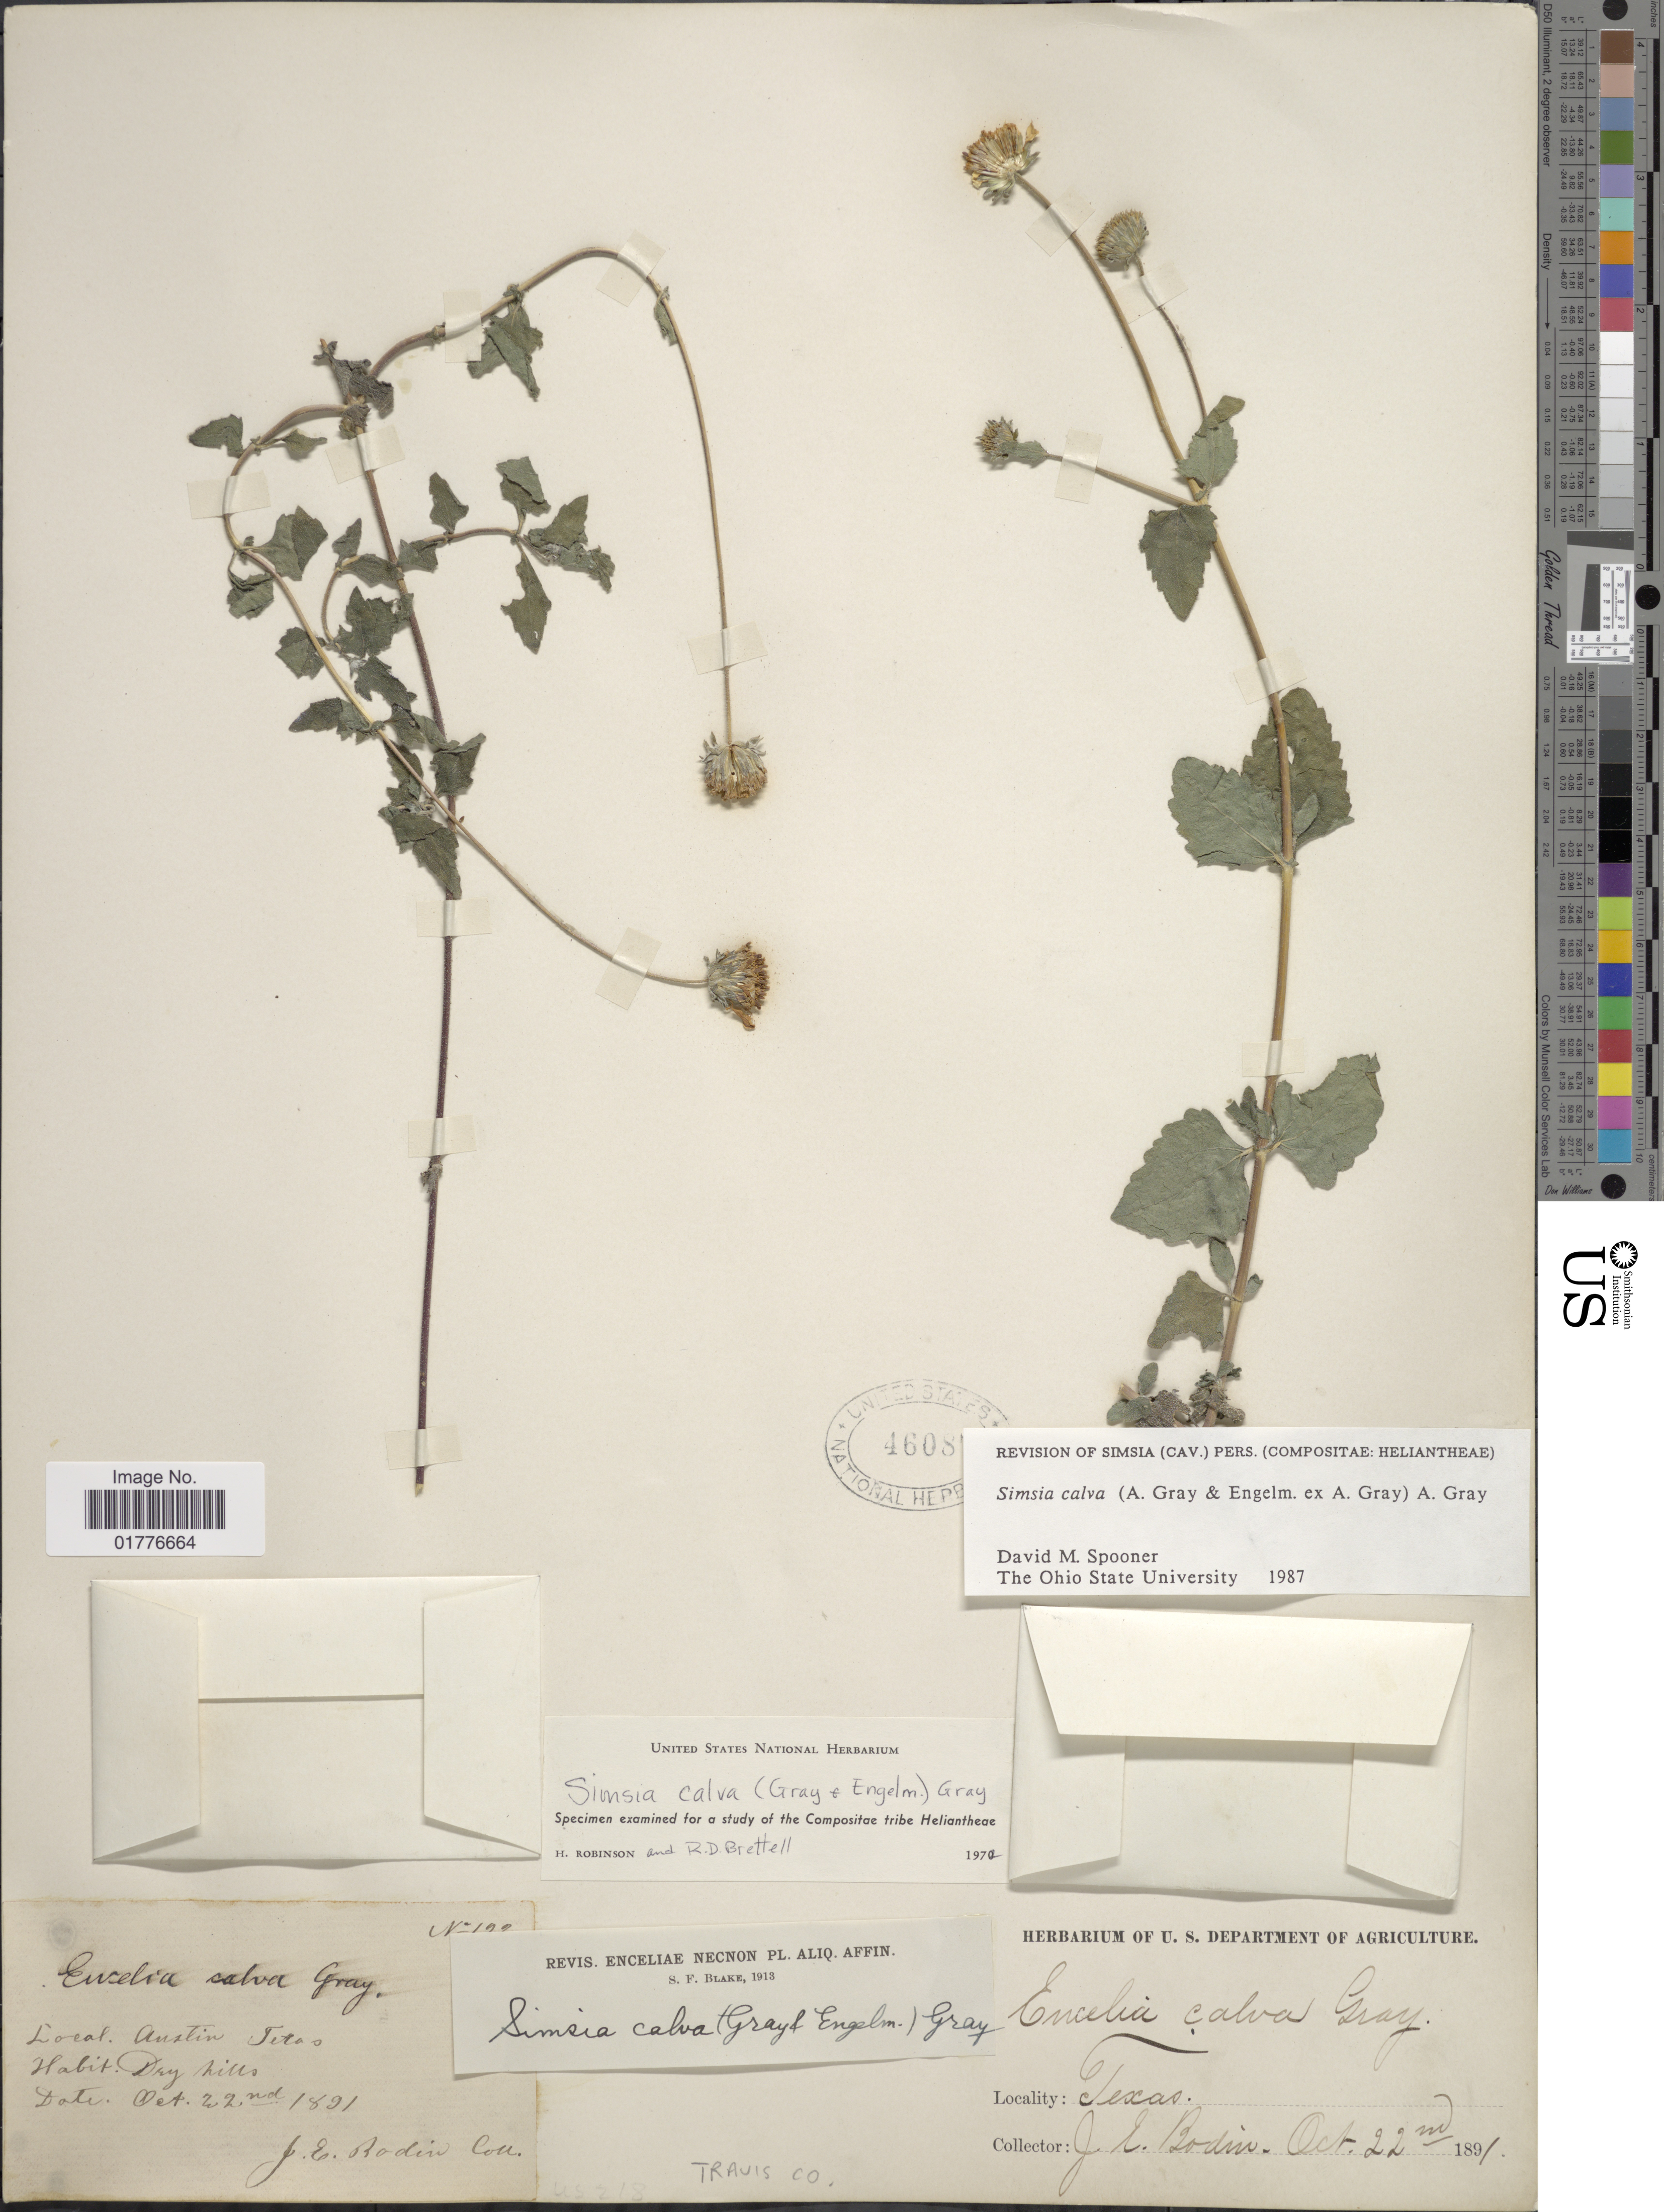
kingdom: Plantae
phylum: Tracheophyta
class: Magnoliopsida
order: Asterales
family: Asteraceae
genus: Simsia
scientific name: Simsia calva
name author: A. Gray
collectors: J. E. Bodin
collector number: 122*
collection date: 1891-10-22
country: United States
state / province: Texas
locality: Austin